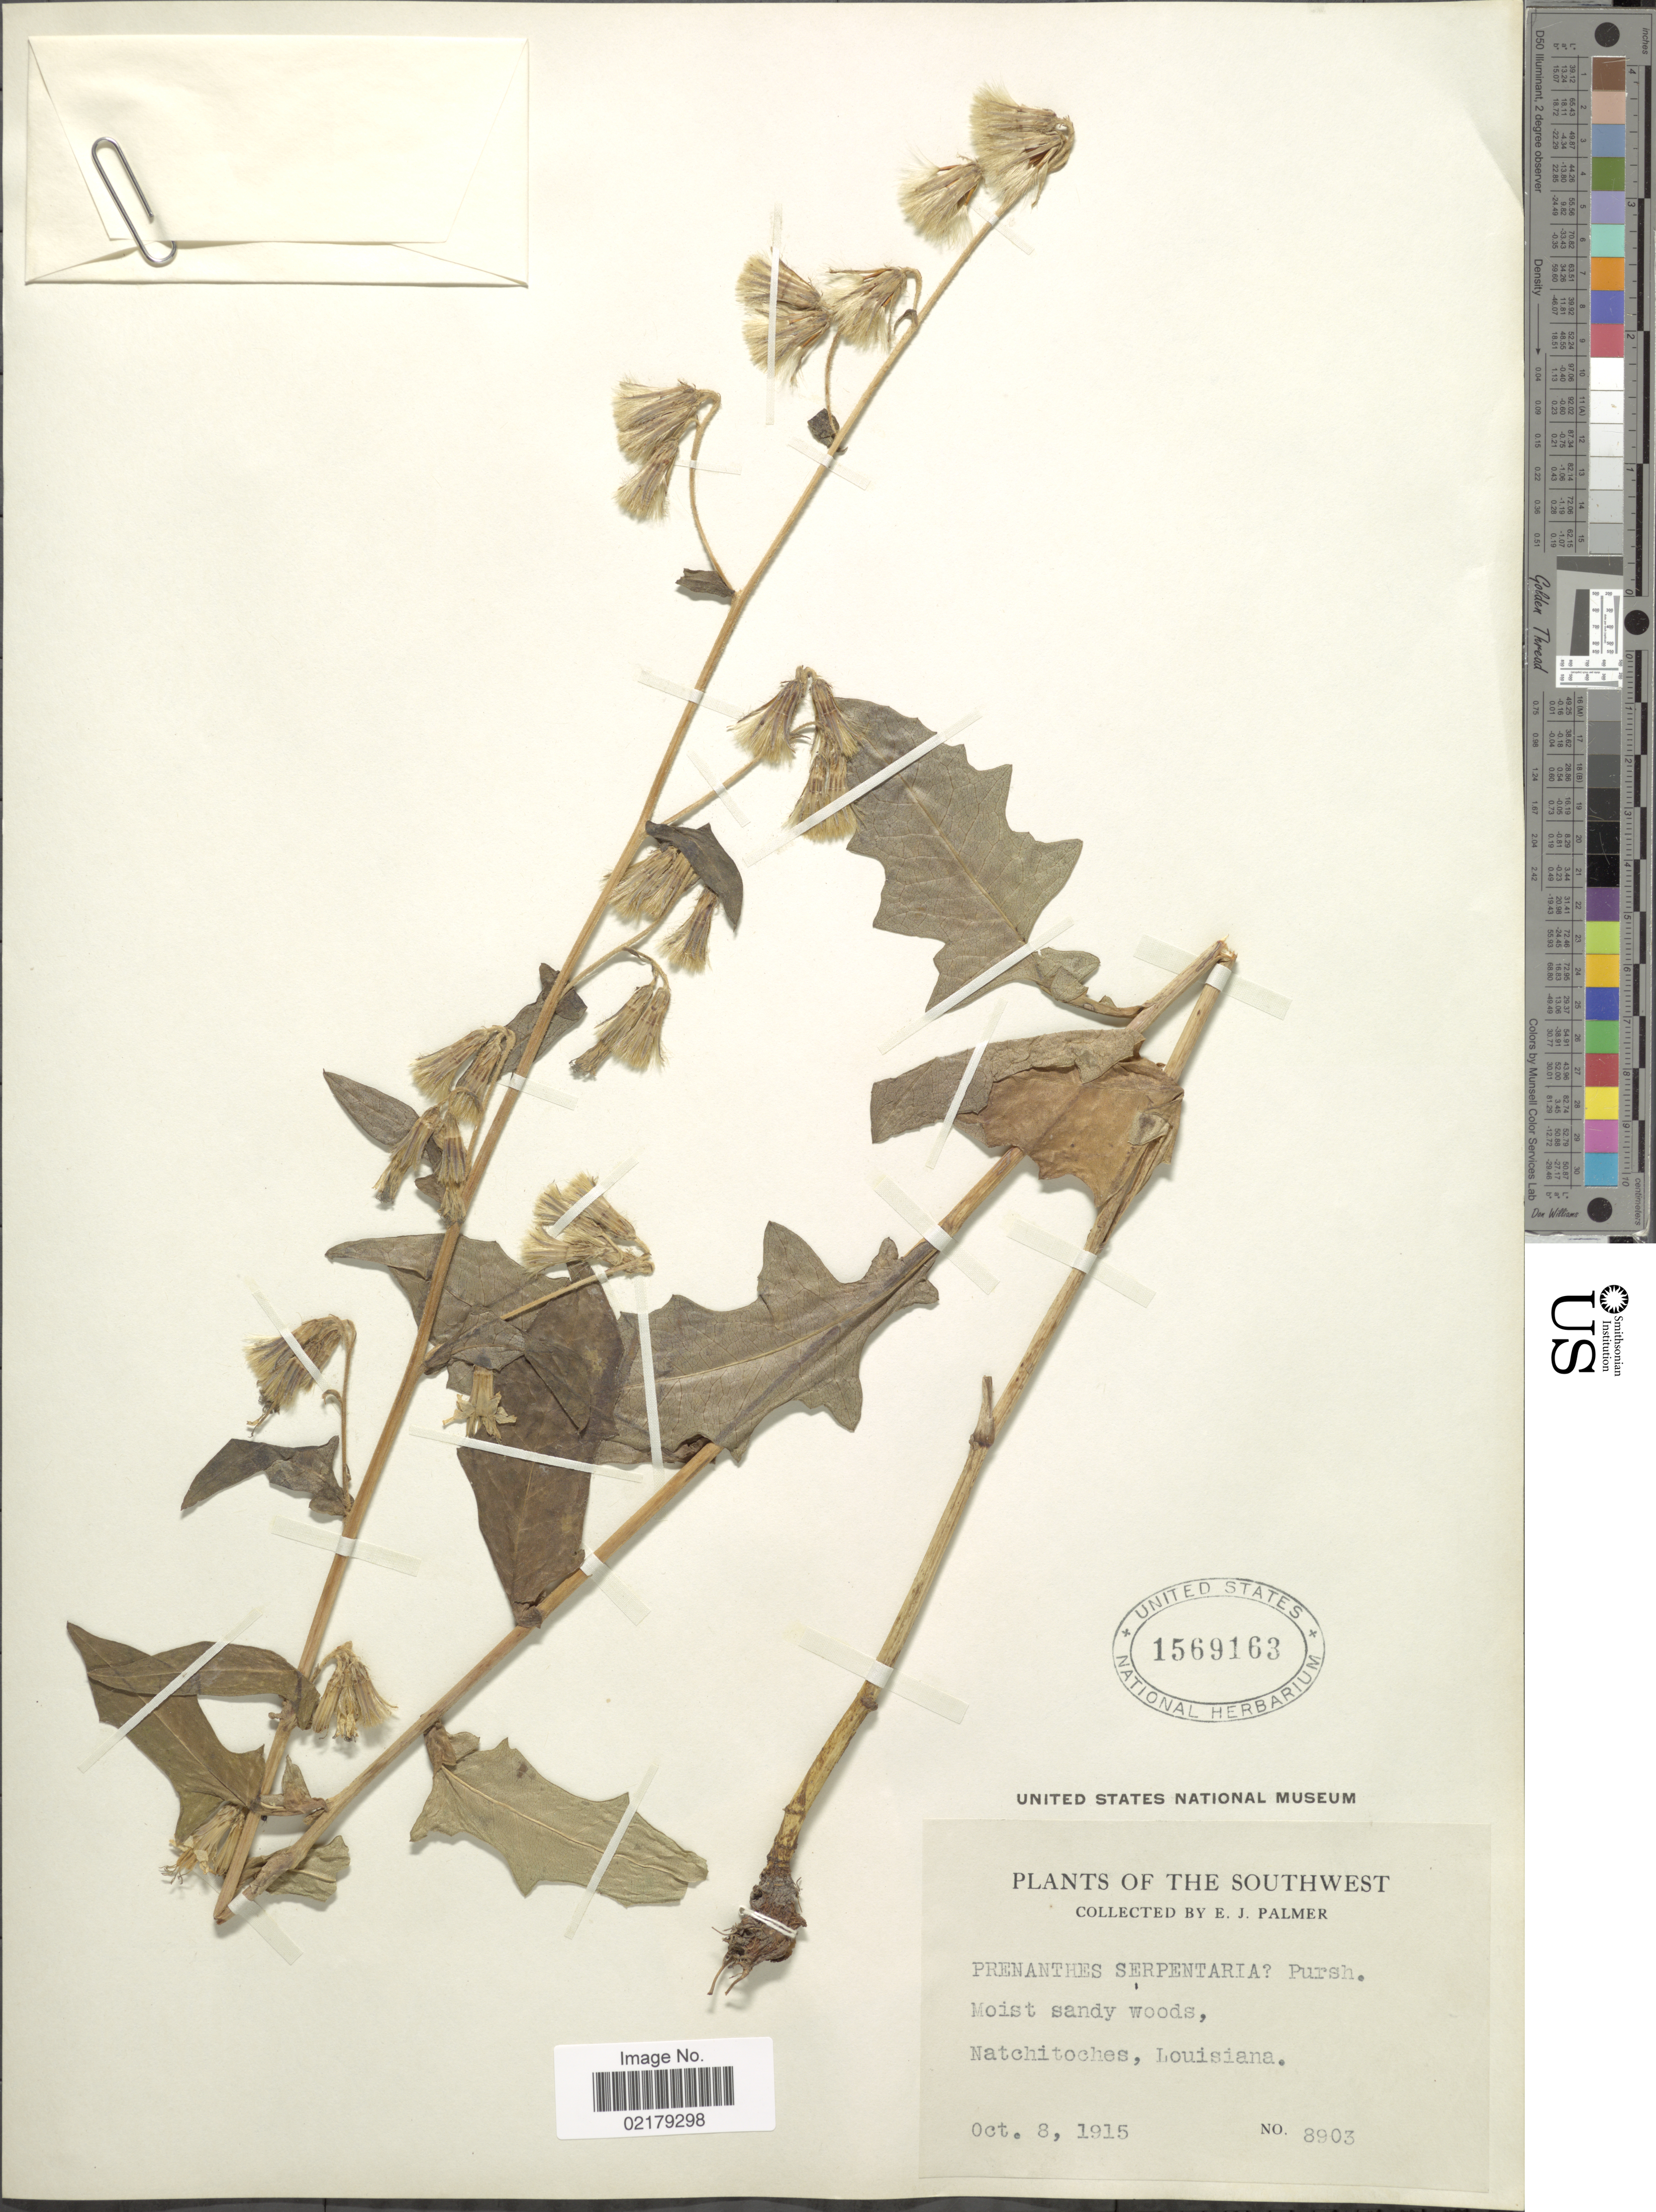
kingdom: Plantae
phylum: Tracheophyta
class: Magnoliopsida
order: Asterales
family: Asteraceae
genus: Nabalus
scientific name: Nabalus serpentarius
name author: (Pursh) Hook.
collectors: E. J. Palmer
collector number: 8903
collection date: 1915-10-08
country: United States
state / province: Louisiana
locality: The Southwest, Moist sandy woods, Natchitoches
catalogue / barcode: US 1569163